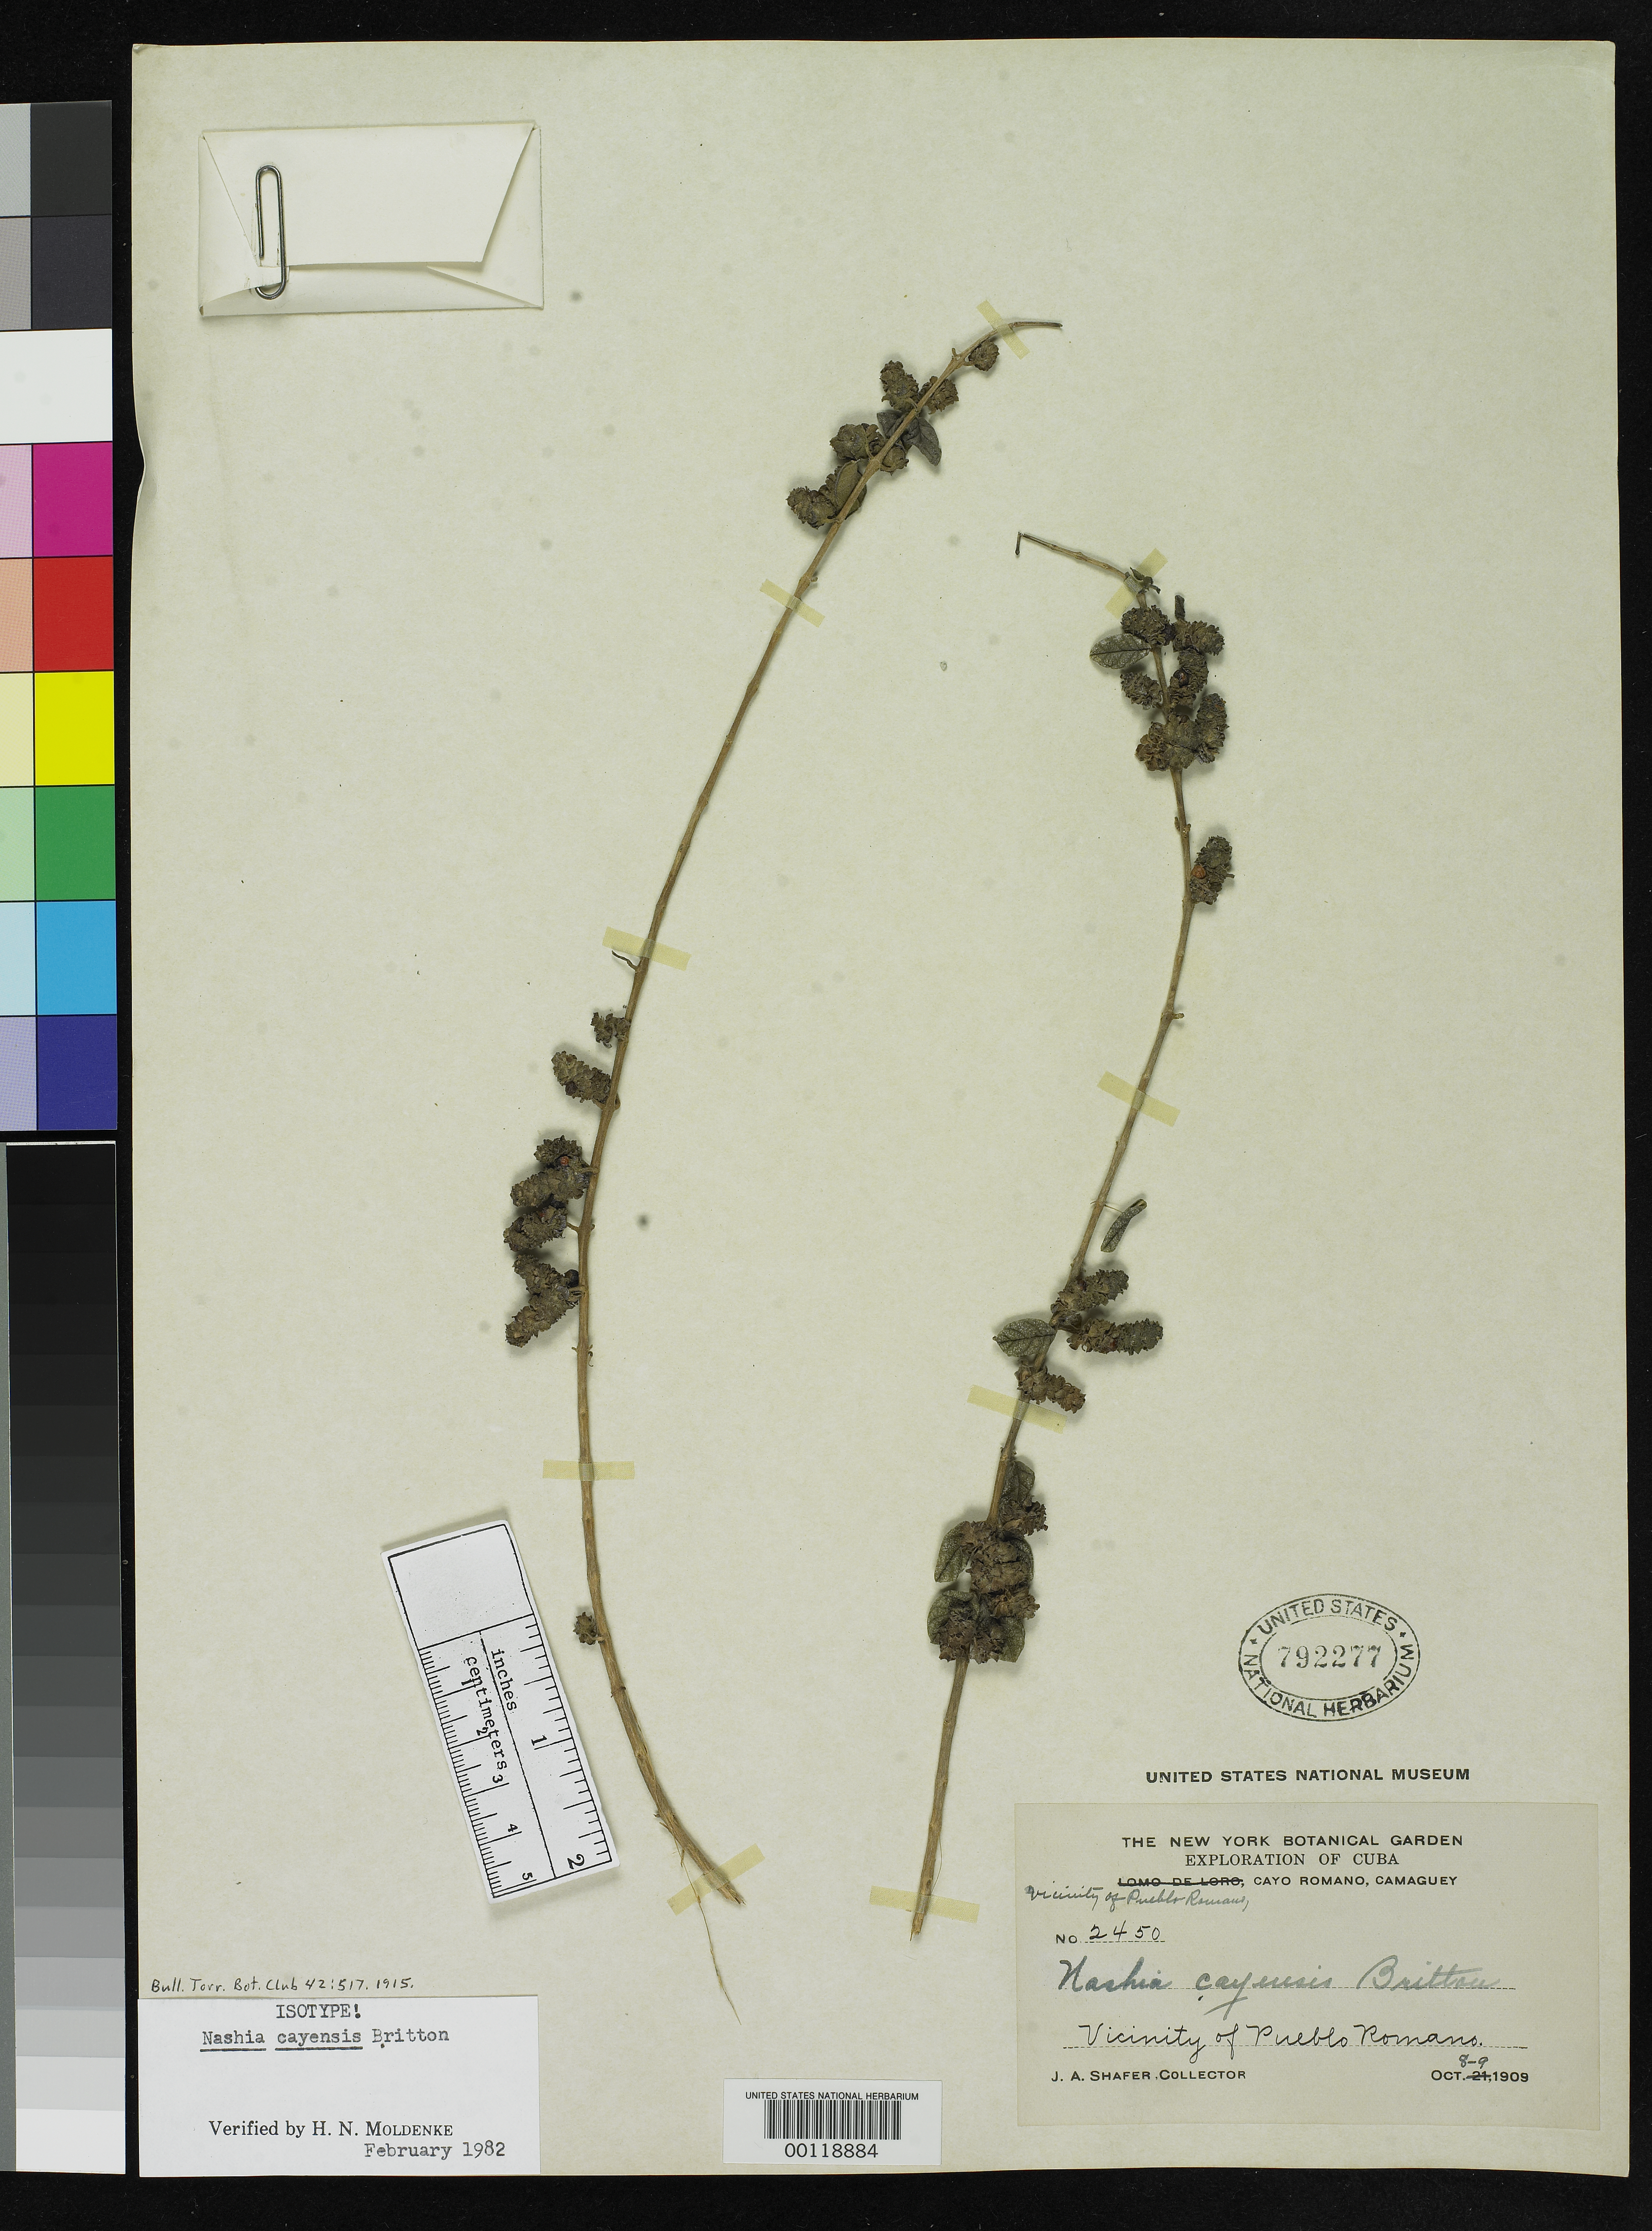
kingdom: Plantae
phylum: Tracheophyta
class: Magnoliopsida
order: Lamiales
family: Verbenaceae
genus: Nashia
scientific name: Nashia cayensis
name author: Britton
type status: Isotype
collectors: J. A. Shafer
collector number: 2450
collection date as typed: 08 Oct 1909 to 09 Oct 1909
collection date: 1909-10-08/1909-10-09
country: Cuba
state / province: Camagüey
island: Greater Antilles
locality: Cayo Romano, vicinity of Puebla Romano.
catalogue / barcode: US 792277